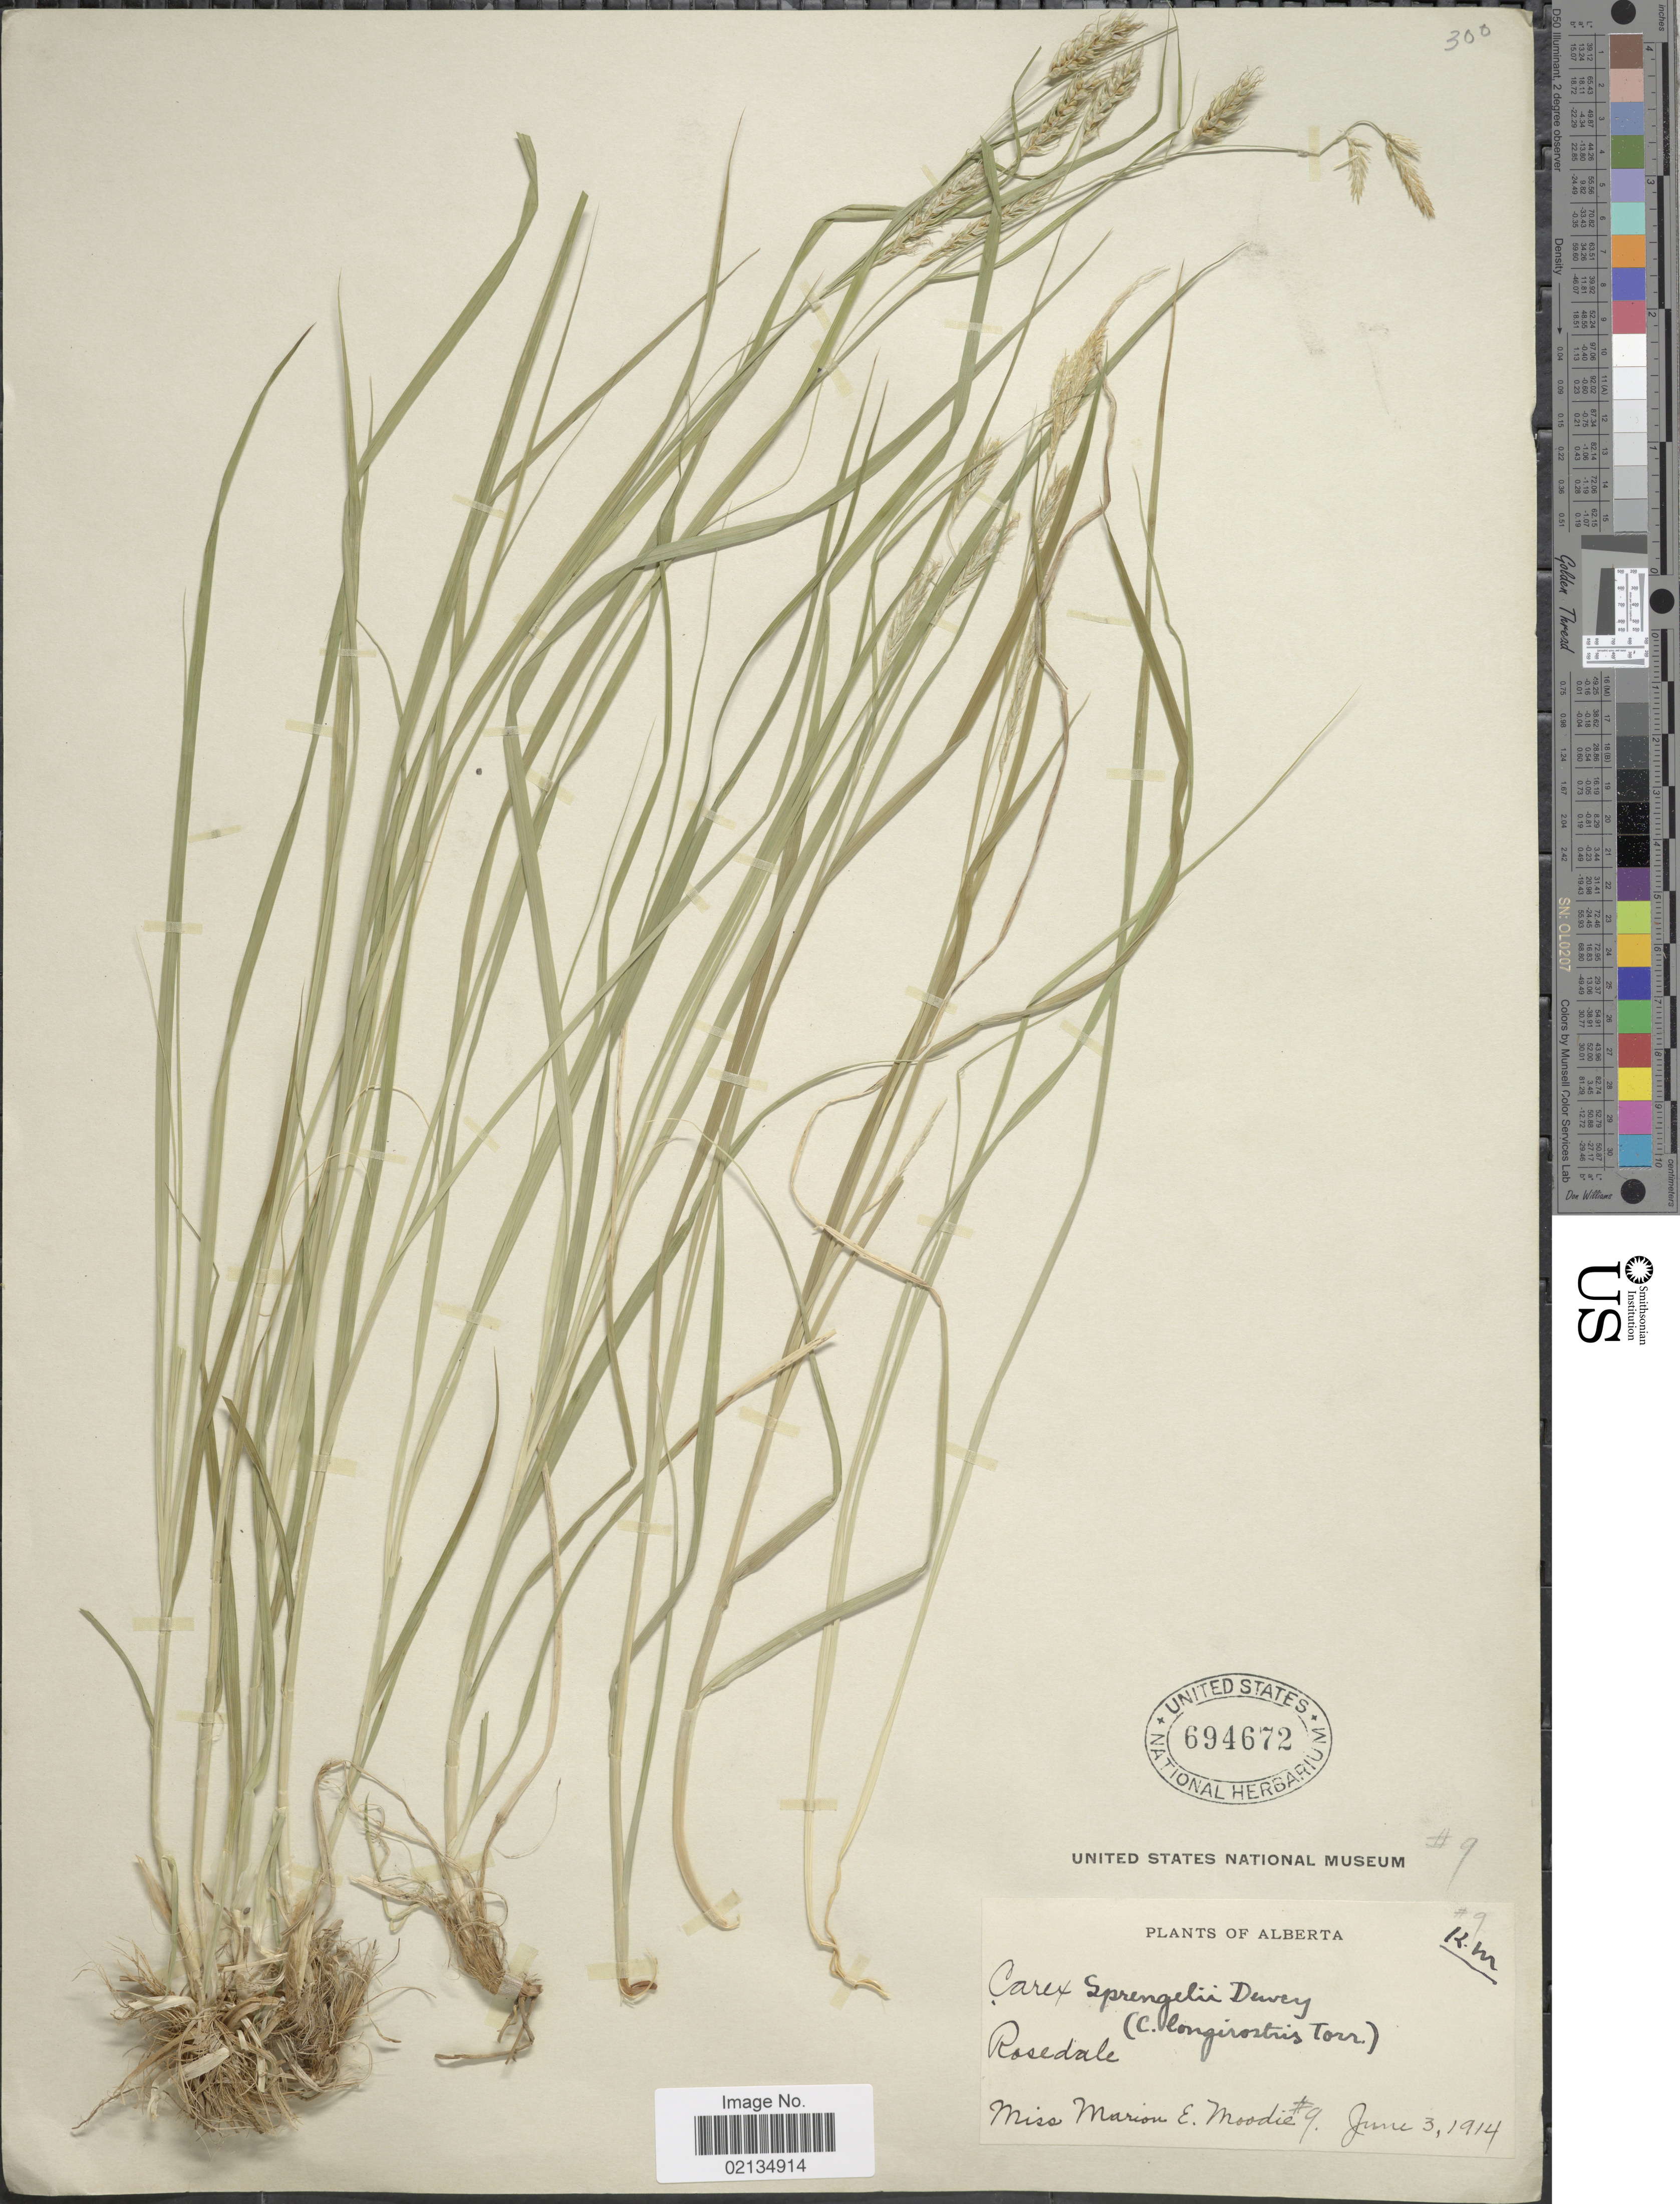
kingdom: Plantae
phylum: Tracheophyta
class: Liliopsida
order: Poales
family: Cyperaceae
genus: Carex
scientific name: Carex sprengelii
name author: Dewey ex Spreng.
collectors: M. E. Moodie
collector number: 9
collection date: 1914-06-03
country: Canada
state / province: Alberta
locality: Rosedale.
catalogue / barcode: US 694672